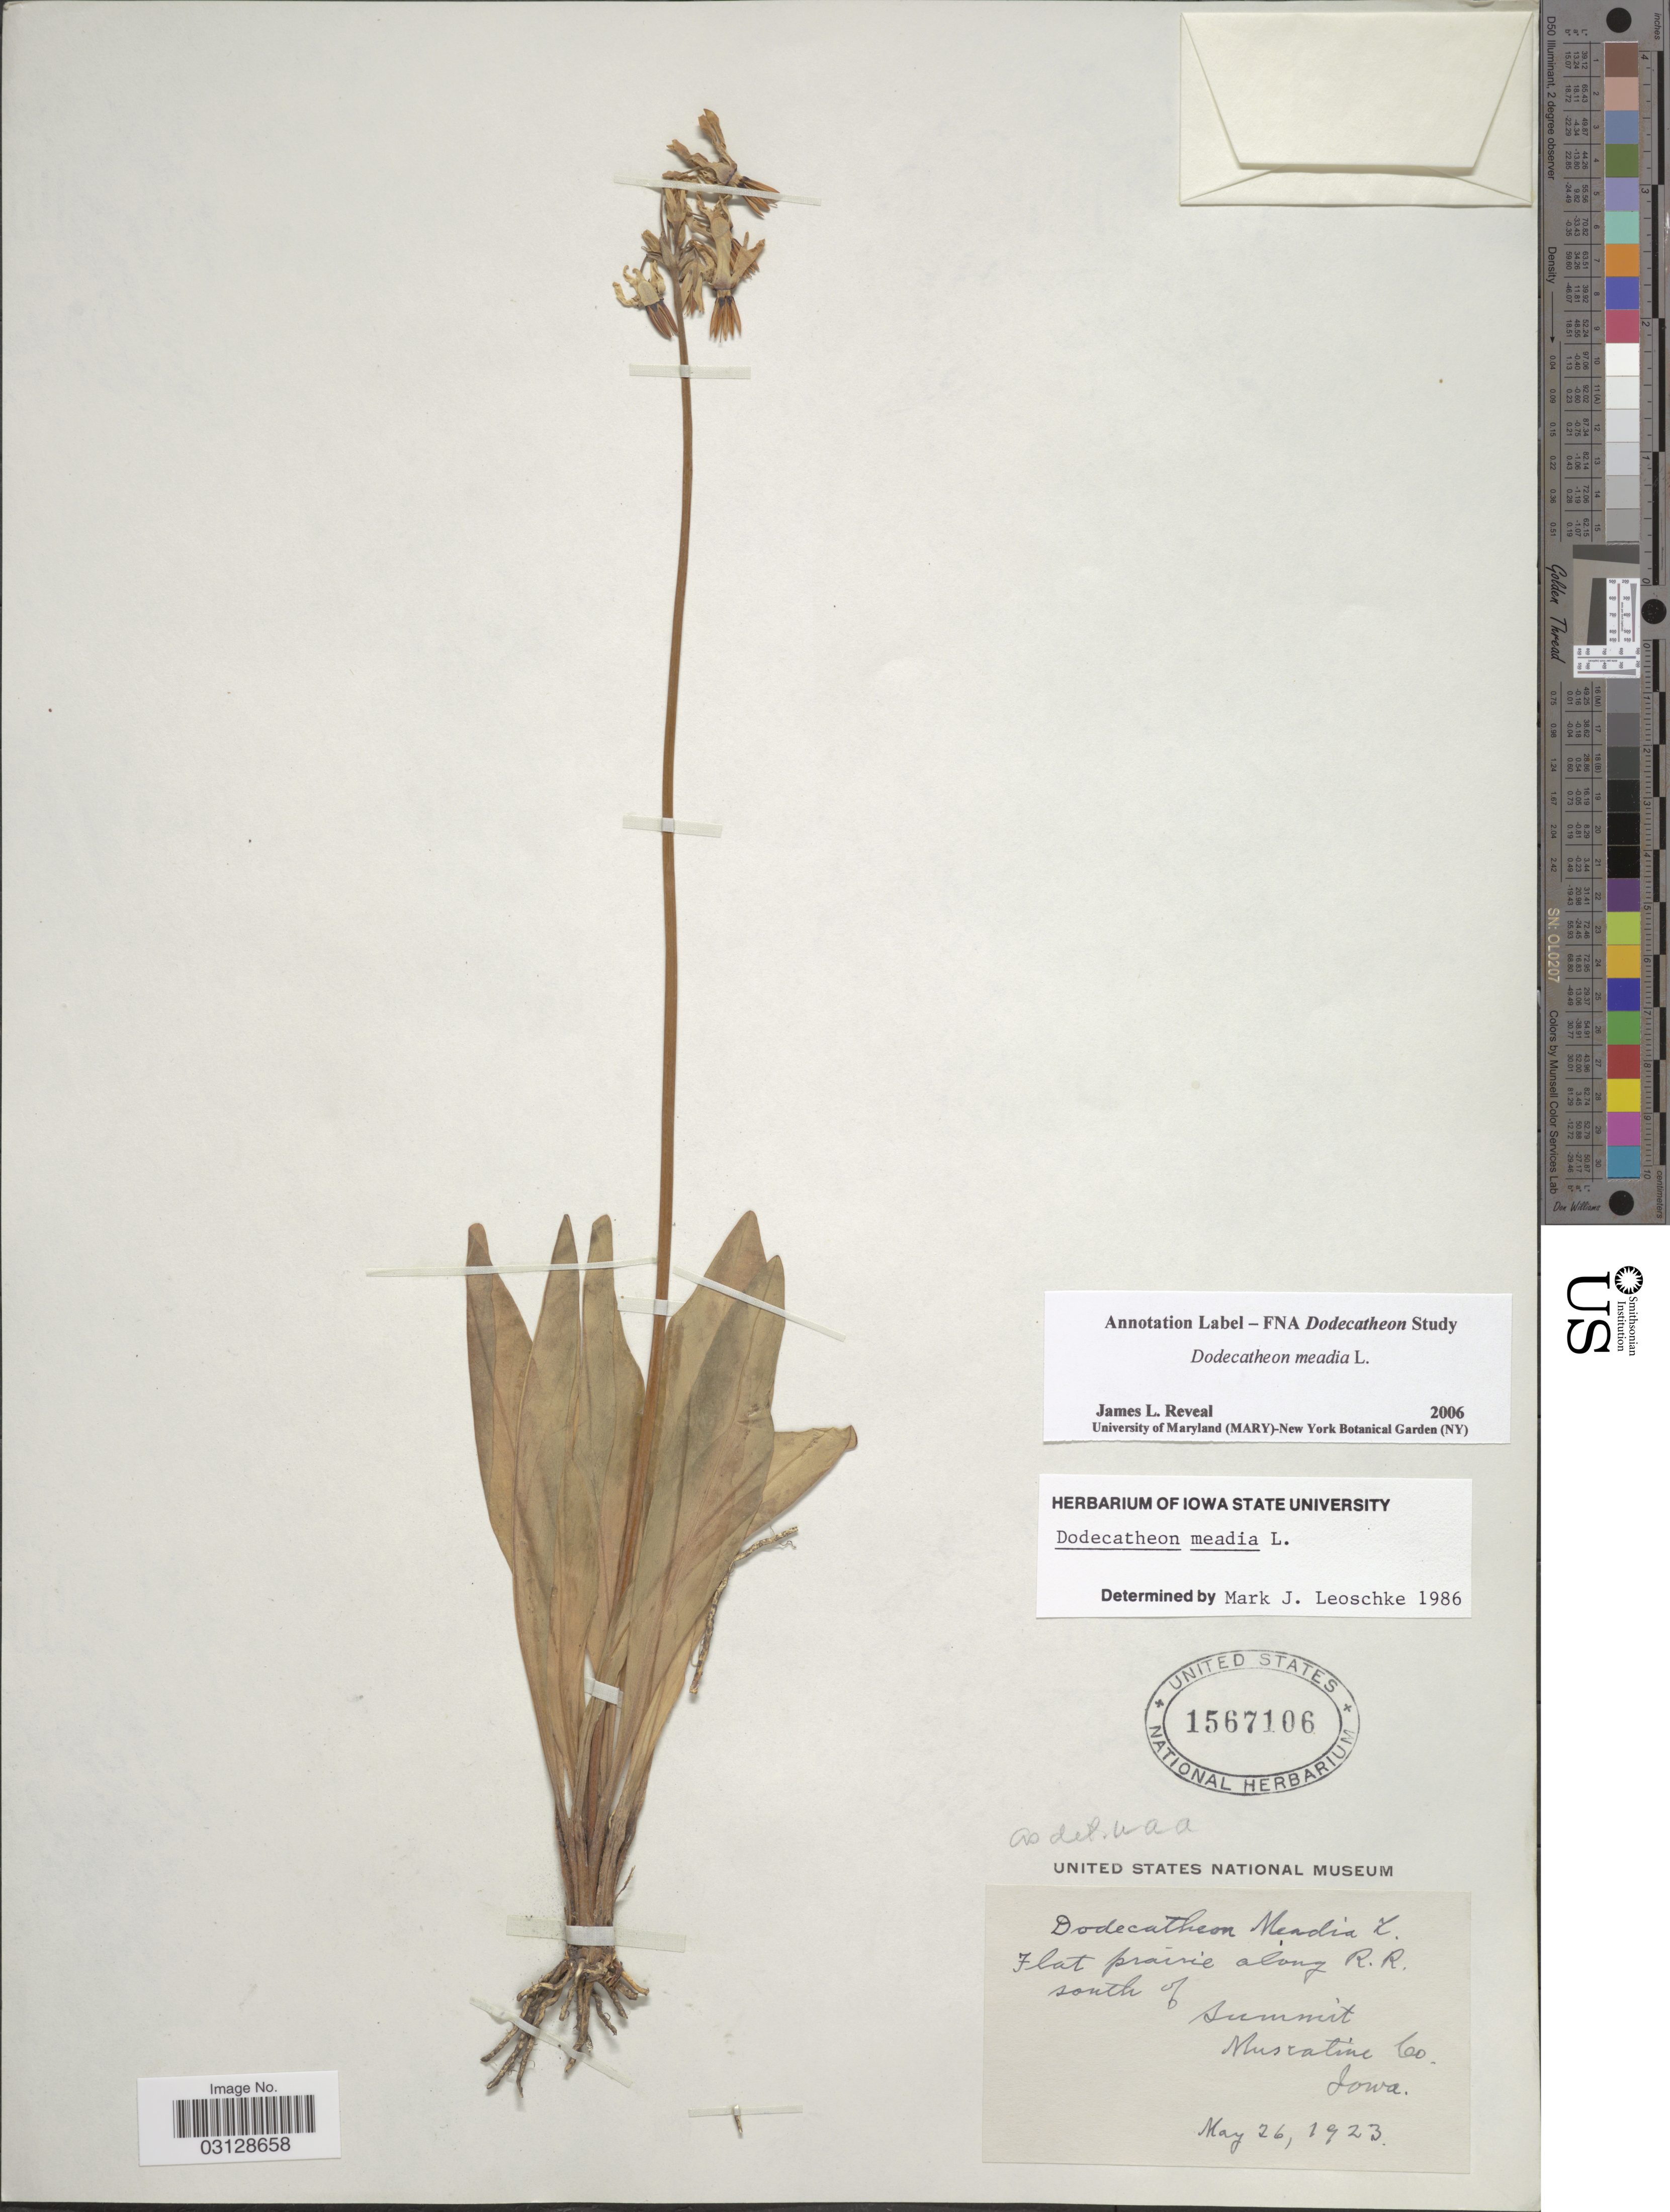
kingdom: Plantae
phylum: Tracheophyta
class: Magnoliopsida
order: Ericales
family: Primulaceae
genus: Dodecatheon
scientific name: Dodecatheon meadia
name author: L.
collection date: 1923-05-26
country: United States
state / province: Iowa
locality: Flat prairie along R. R. south of Summit Muscatine Co.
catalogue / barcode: US 1567106